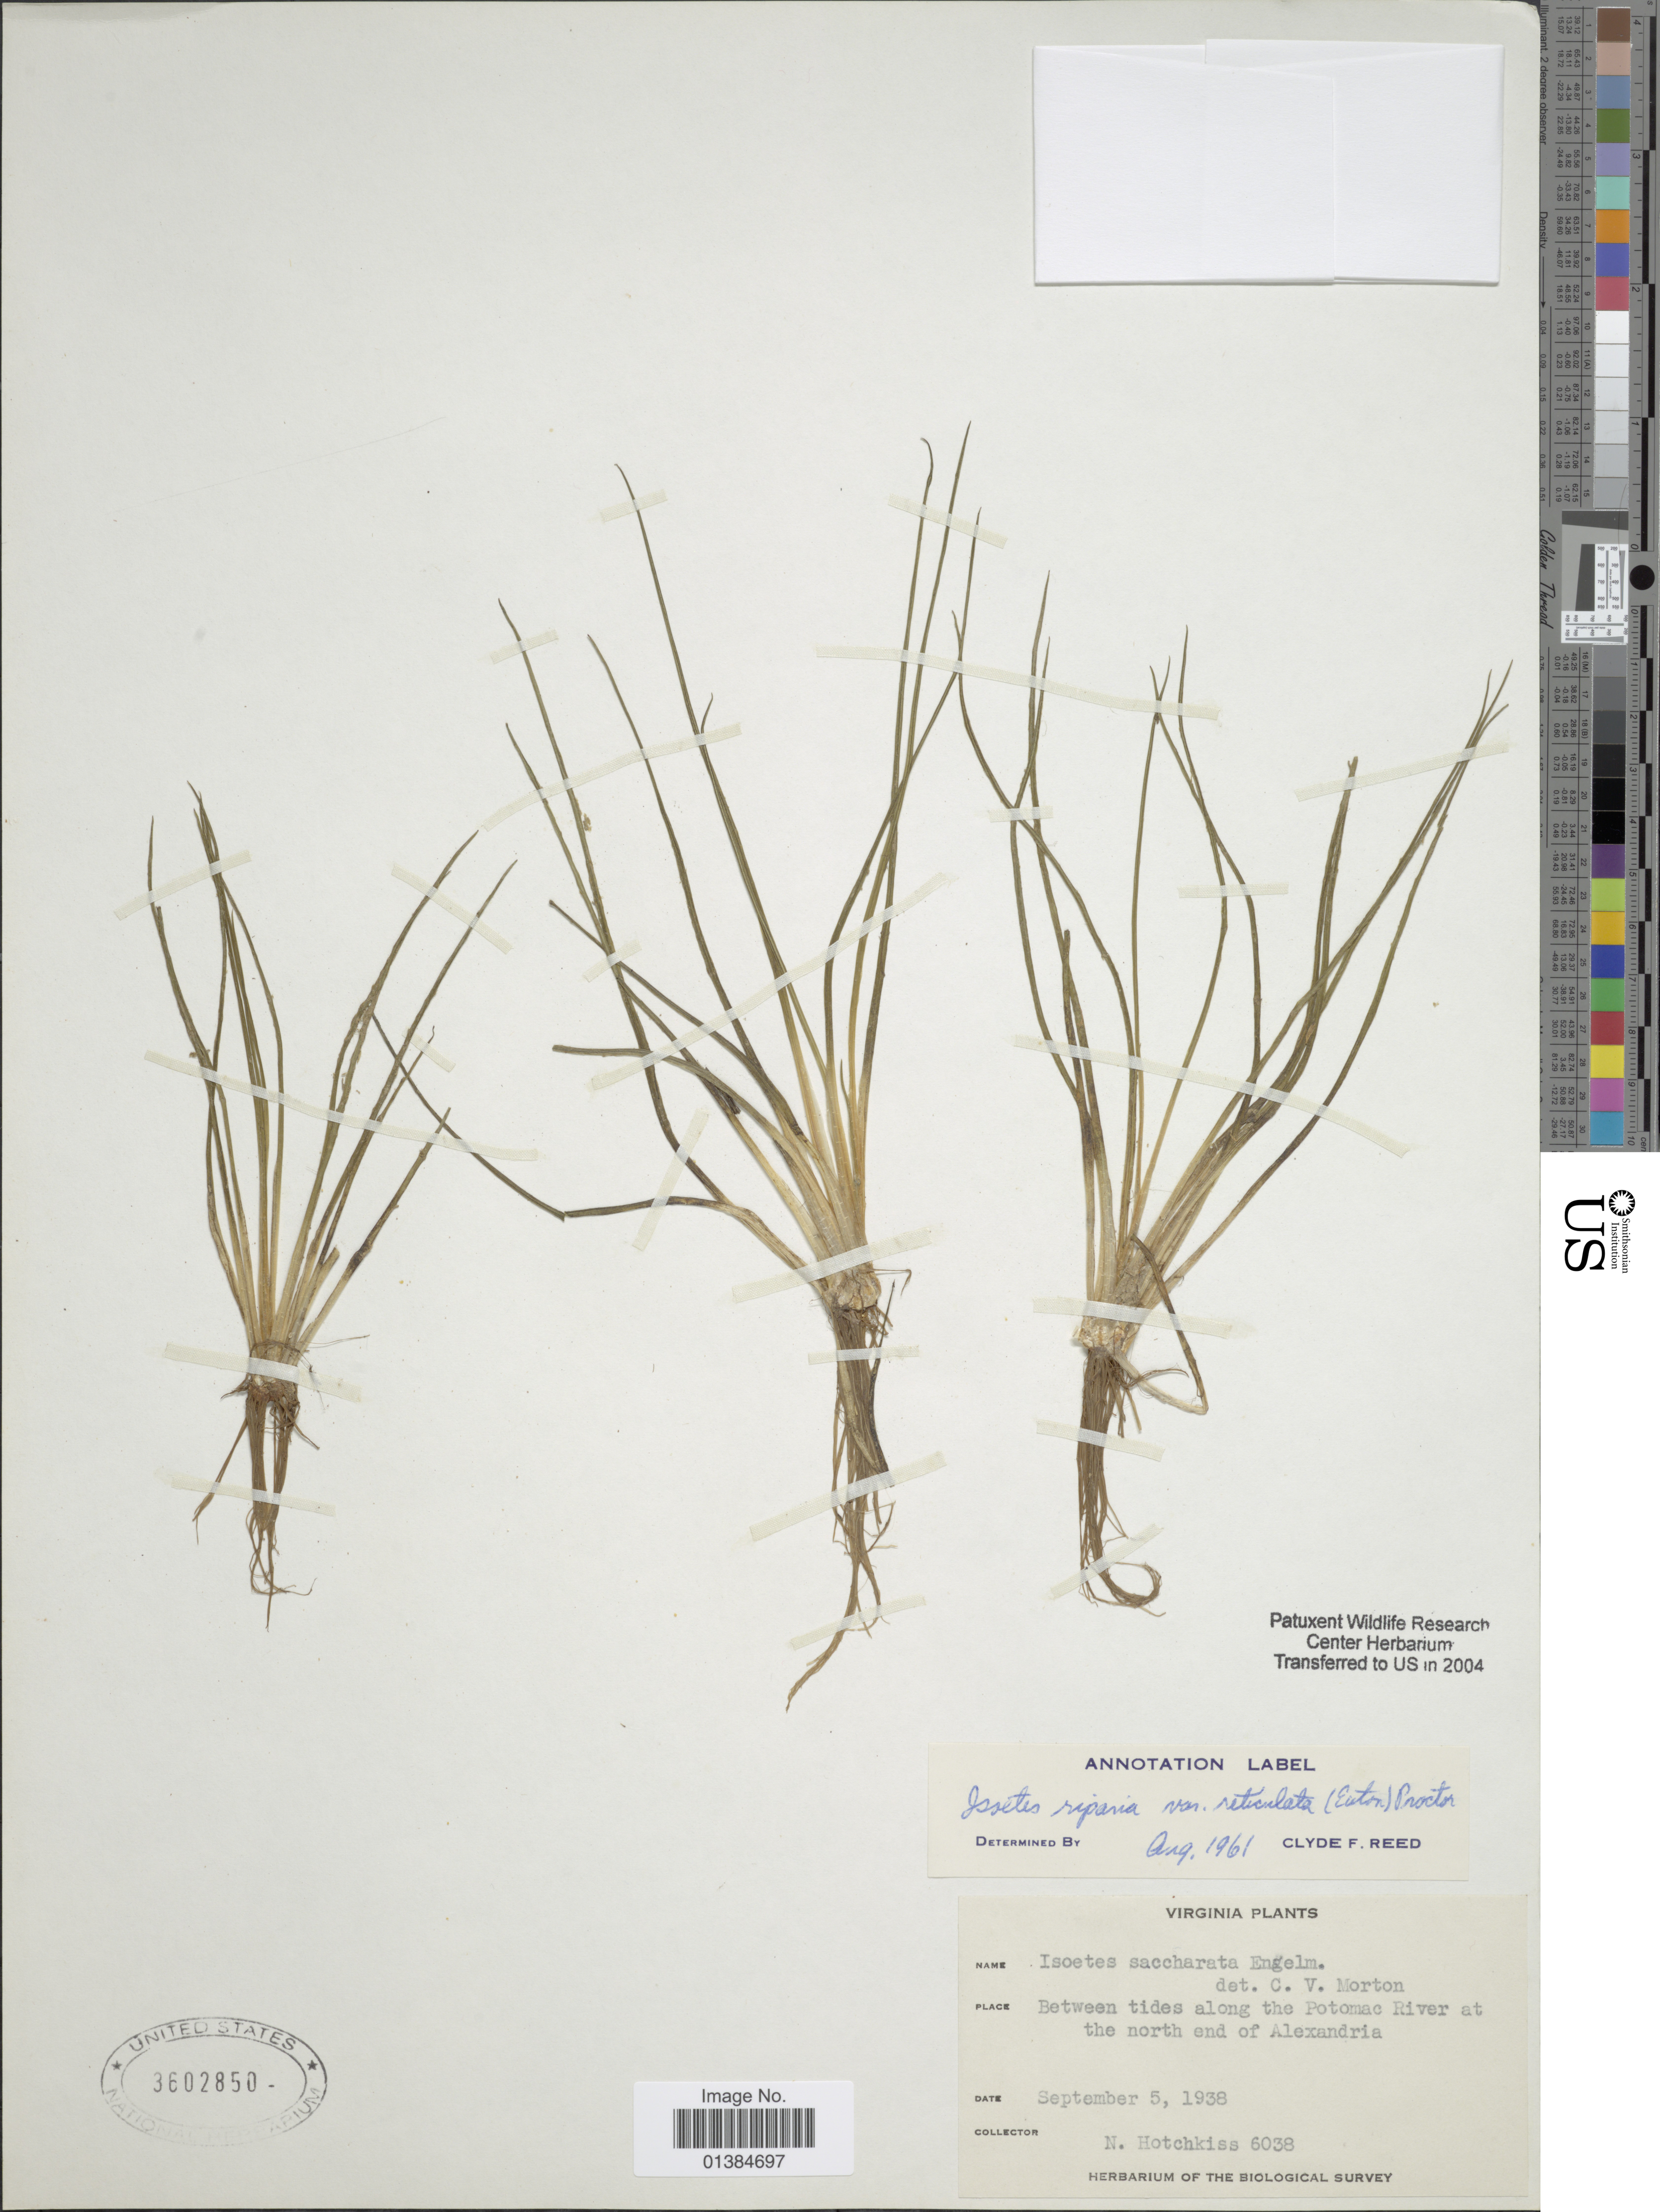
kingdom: Plantae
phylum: Tracheophyta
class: Lycopodiopsida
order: Isoetales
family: Isoetaceae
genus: Isoetes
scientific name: Isoetes riparia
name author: Engelm. ex A. Braun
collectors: N. Hotchkiss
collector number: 6038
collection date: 1938-09-05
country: United States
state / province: Virginia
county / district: City of Alexandria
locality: Between tides along the Potomac River at the north end of Alexandria.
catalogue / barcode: US 3602850